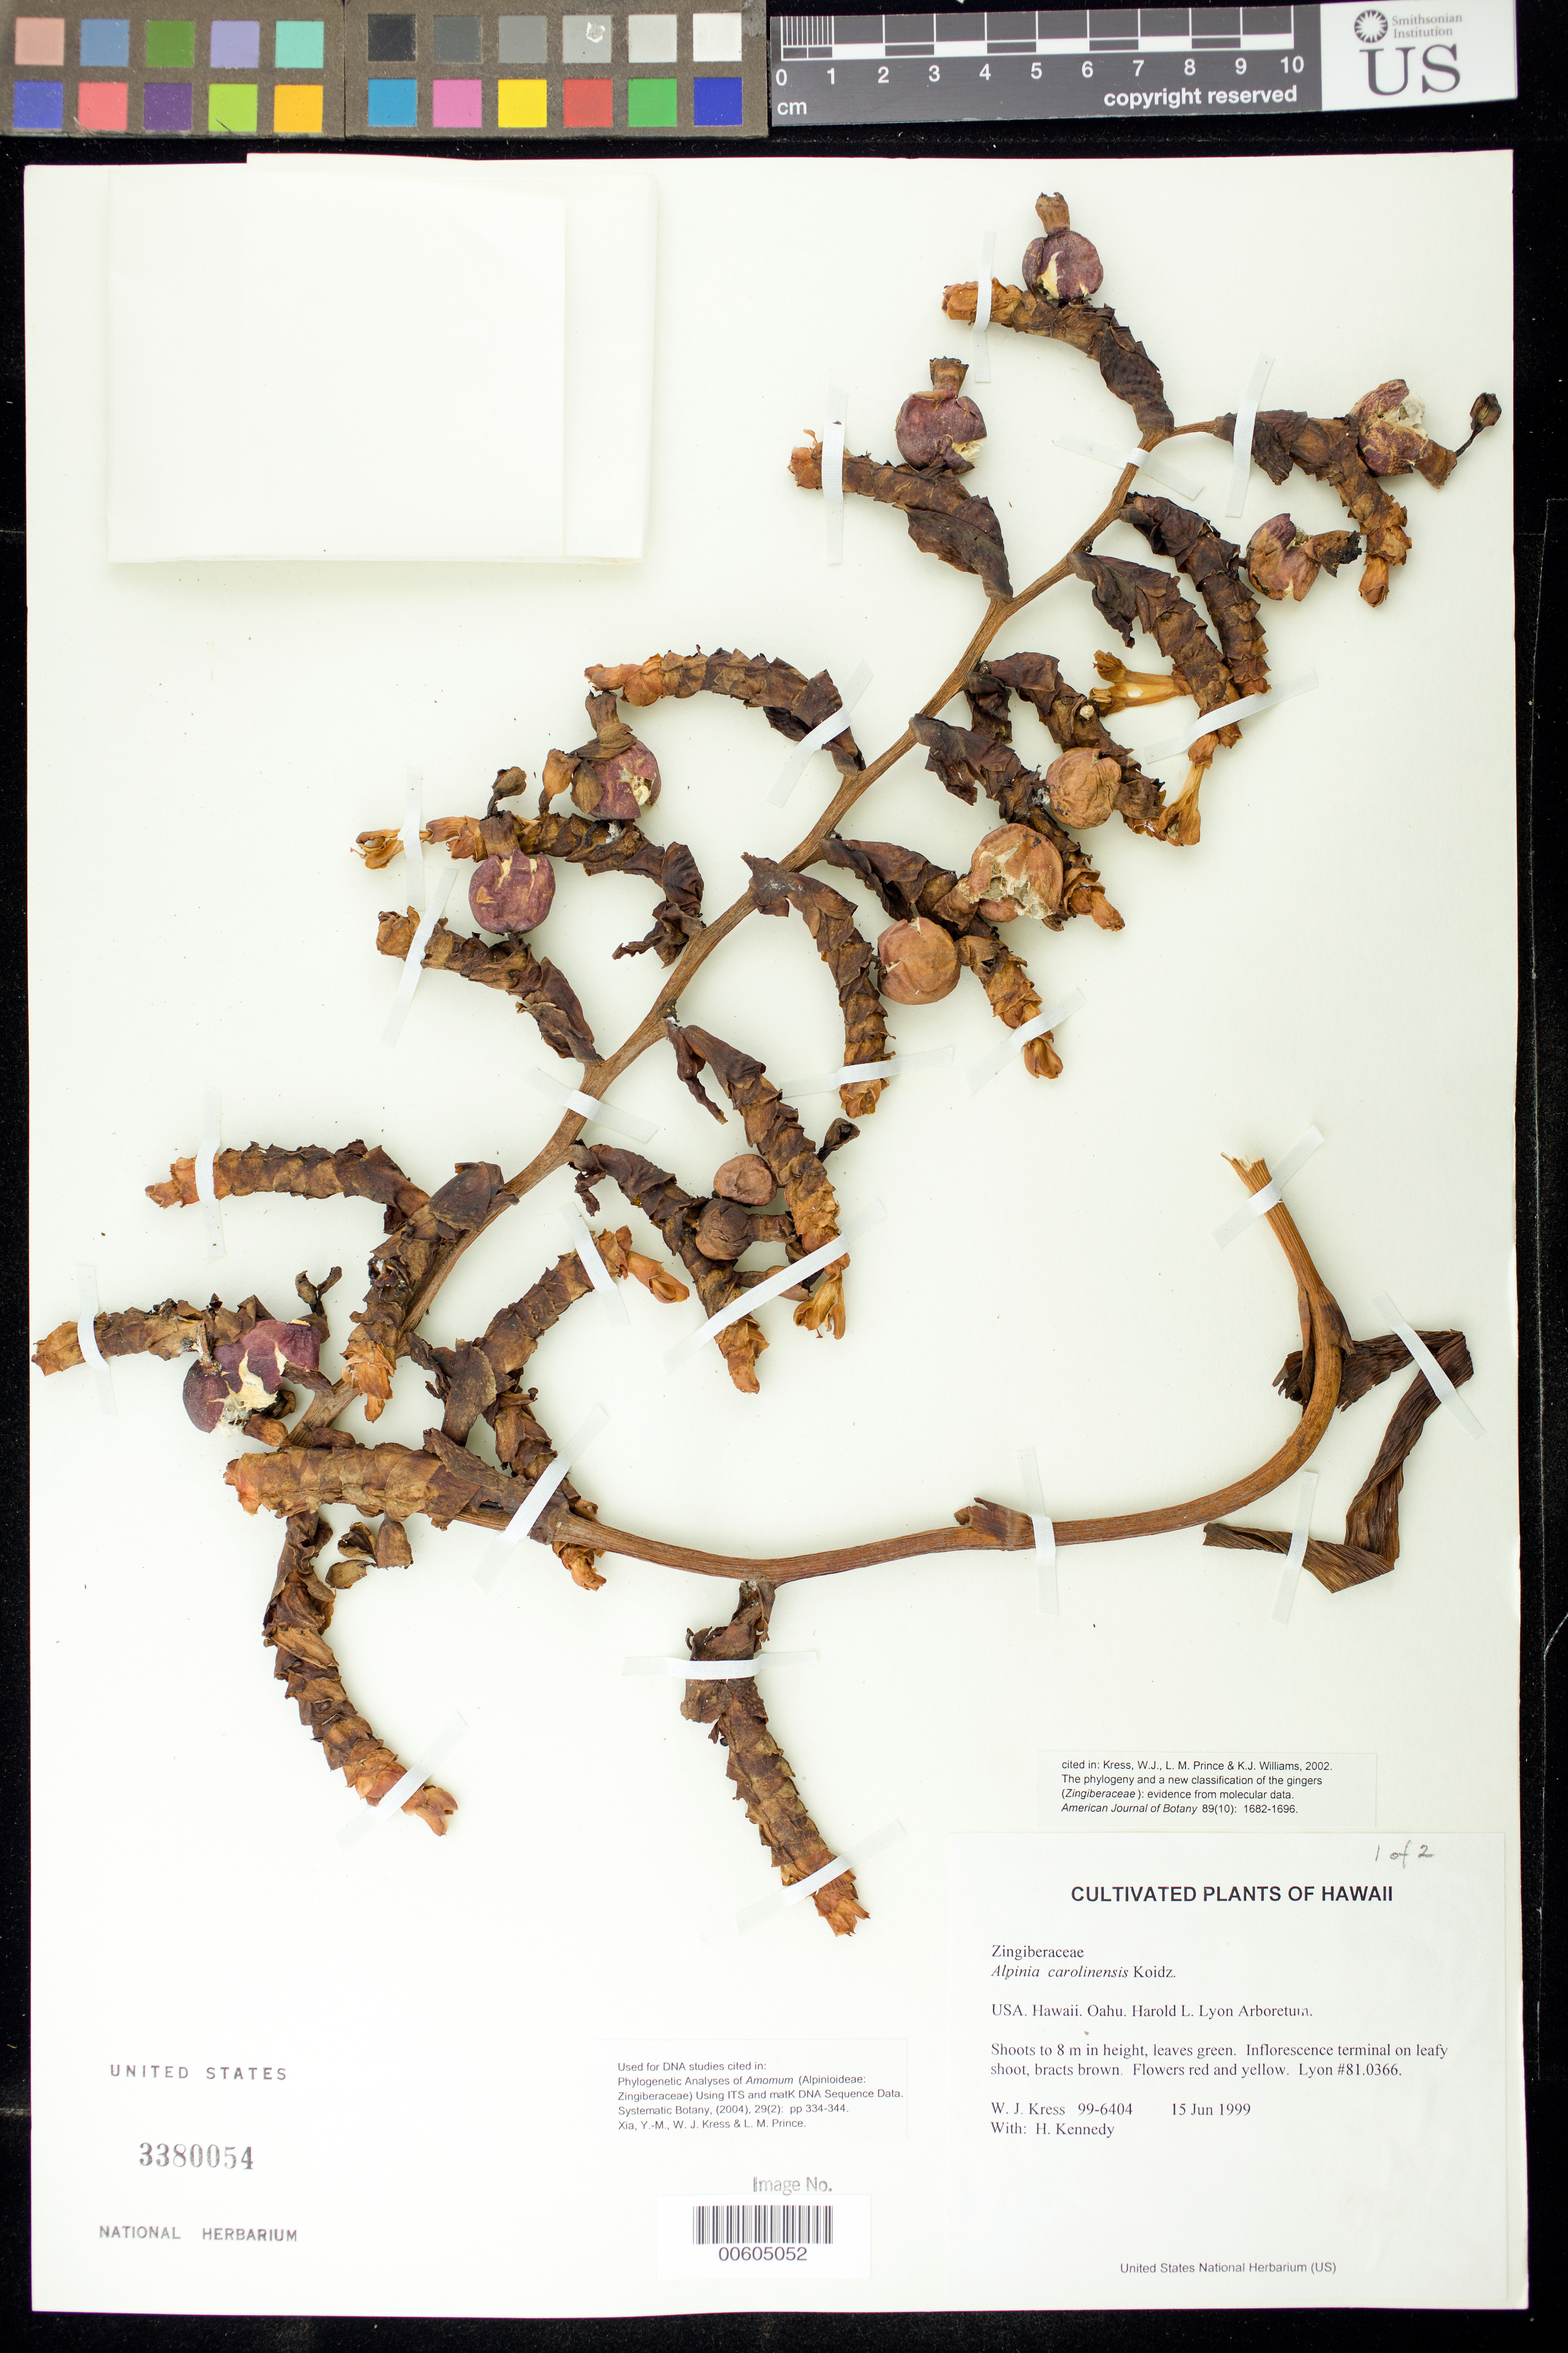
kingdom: Plantae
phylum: Tracheophyta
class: Liliopsida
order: Zingiberales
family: Zingiberaceae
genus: Alpinia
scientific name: Alpinia carolinensis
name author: Koidz.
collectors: W. J. Kress & H. Kennedy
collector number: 99-6404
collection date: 1999-06-15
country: United States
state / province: Hawaii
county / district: Honolulu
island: Oahu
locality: Harold L. Lyon Arboretum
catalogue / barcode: US 3380054